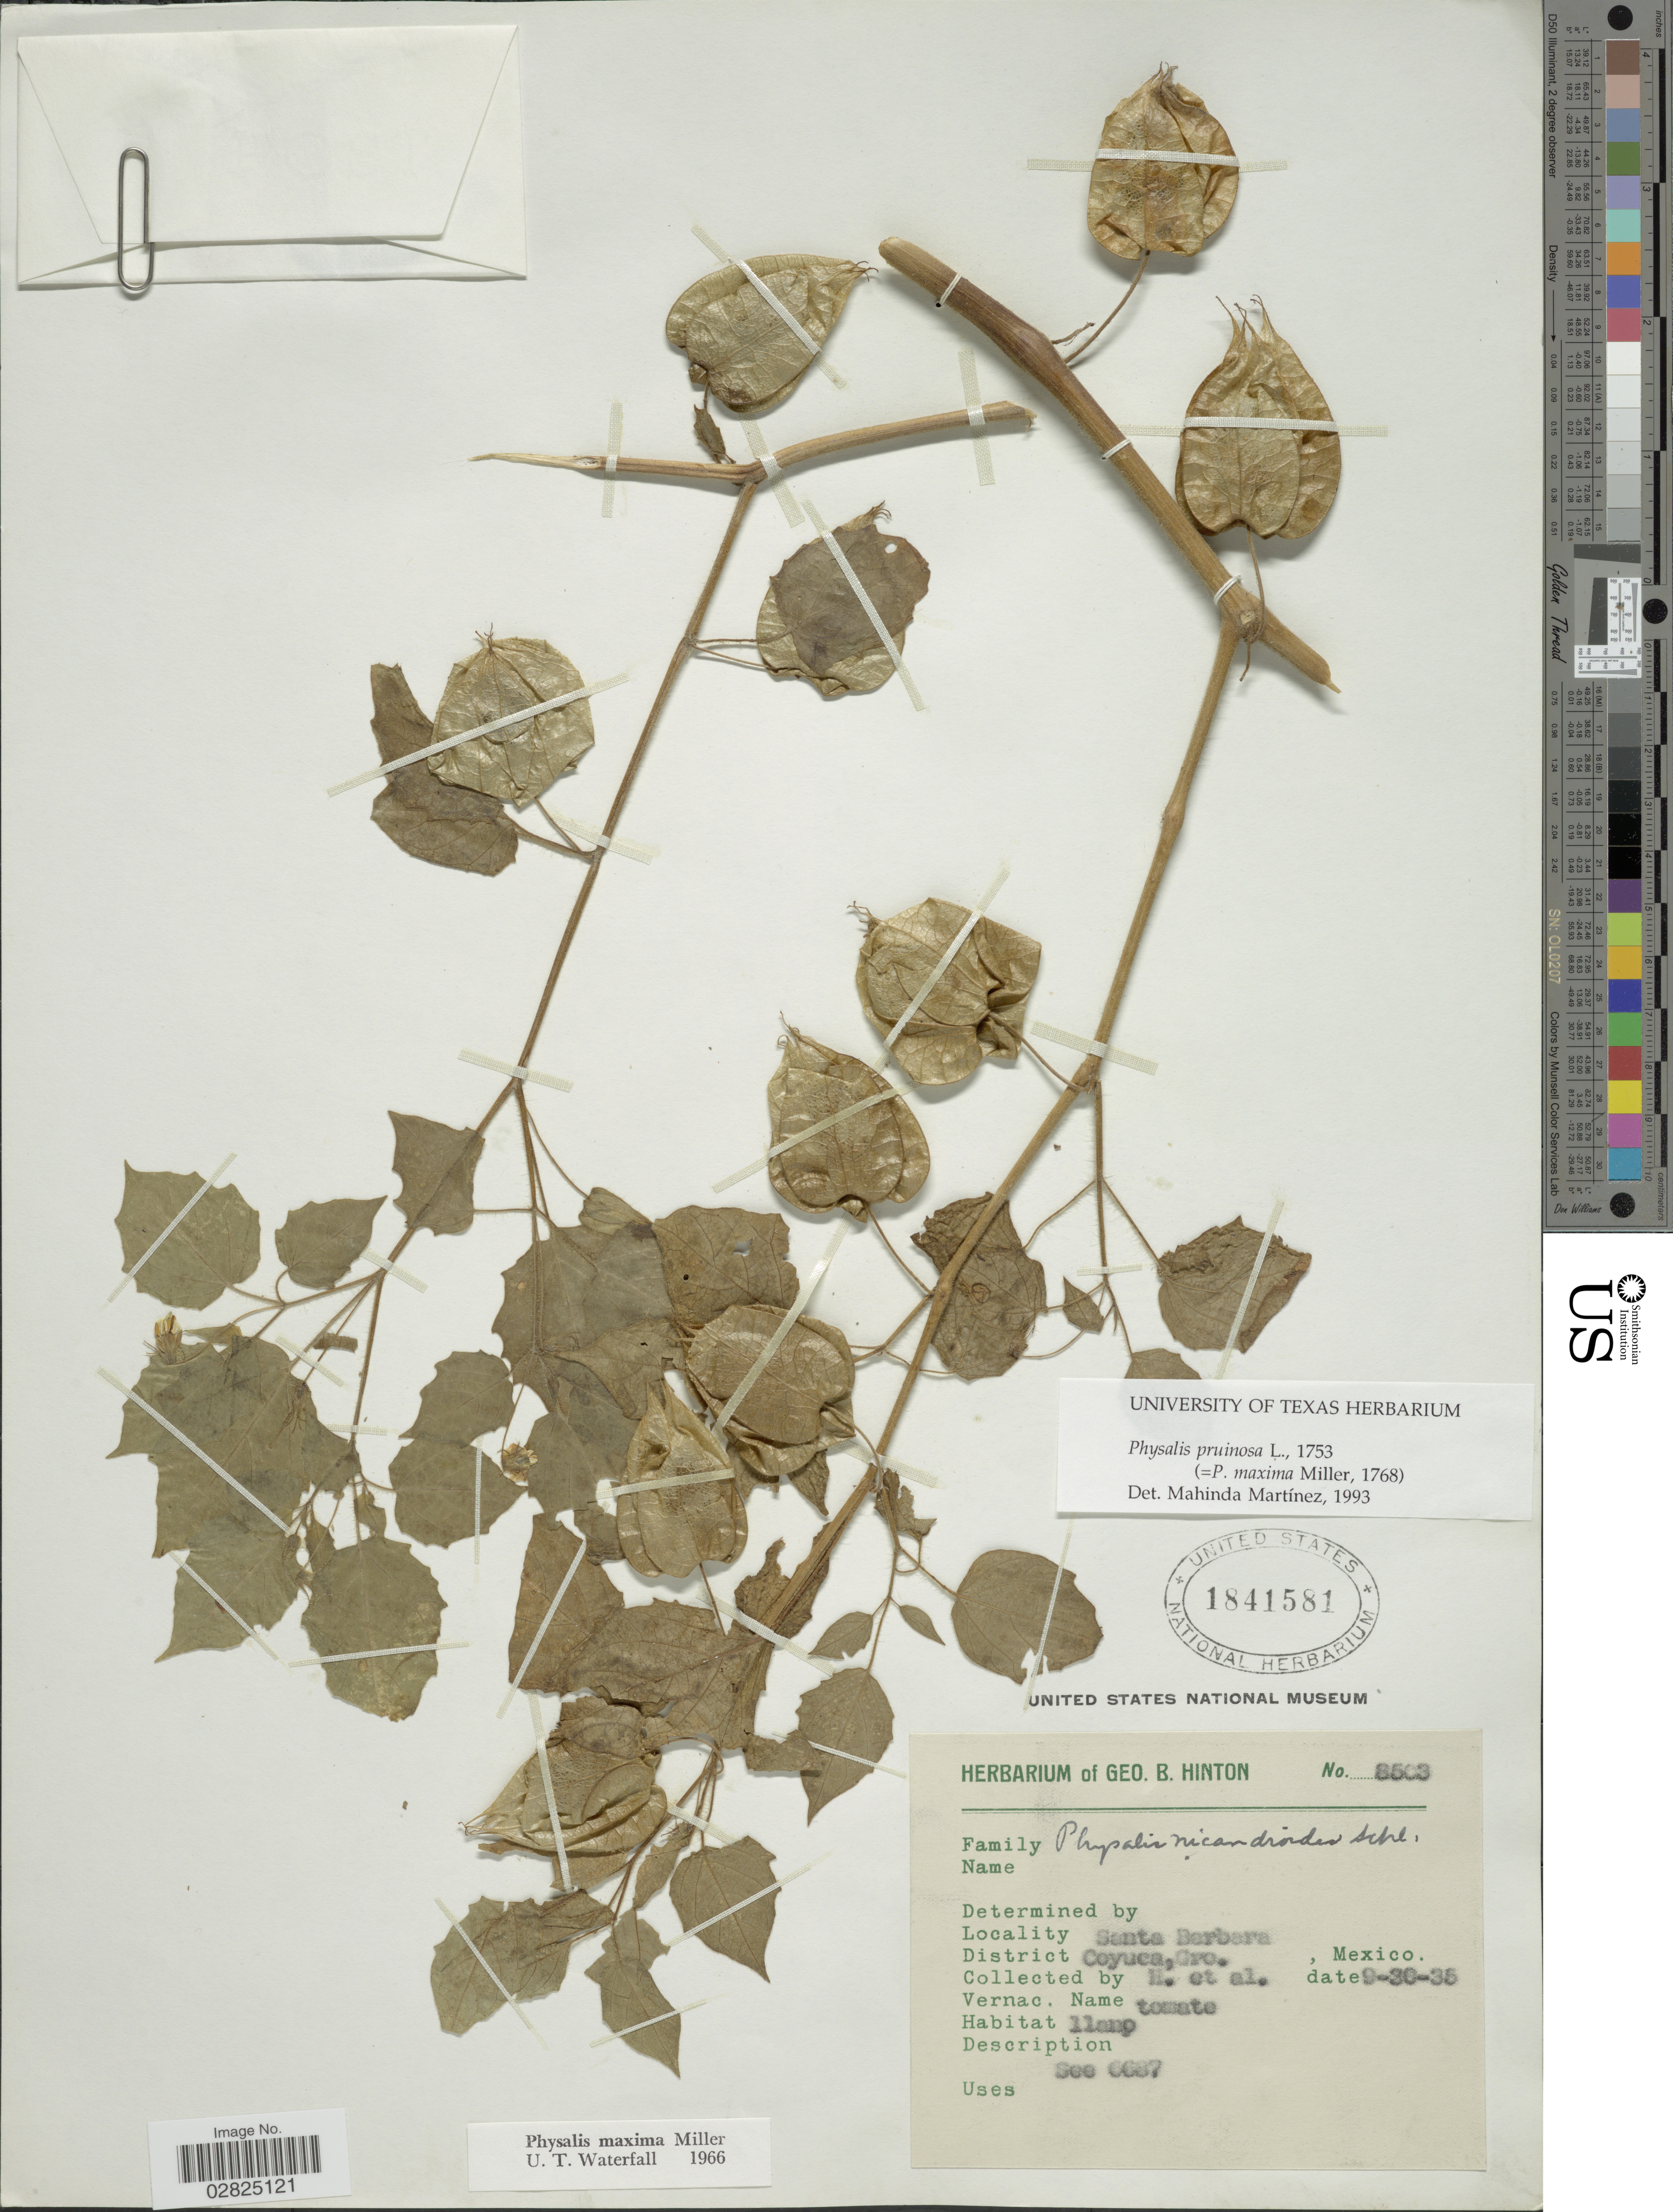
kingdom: Plantae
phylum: Tracheophyta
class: Magnoliopsida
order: Solanales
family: Solanaceae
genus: Physalis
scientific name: Physalis pruinosa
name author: L.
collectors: G. B. Hinton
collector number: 8503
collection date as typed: Transcribed d/m/y: 30/9/35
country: Mexico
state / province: Guerrero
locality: Santa Barbara, District Coyuca.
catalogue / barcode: US 1841581